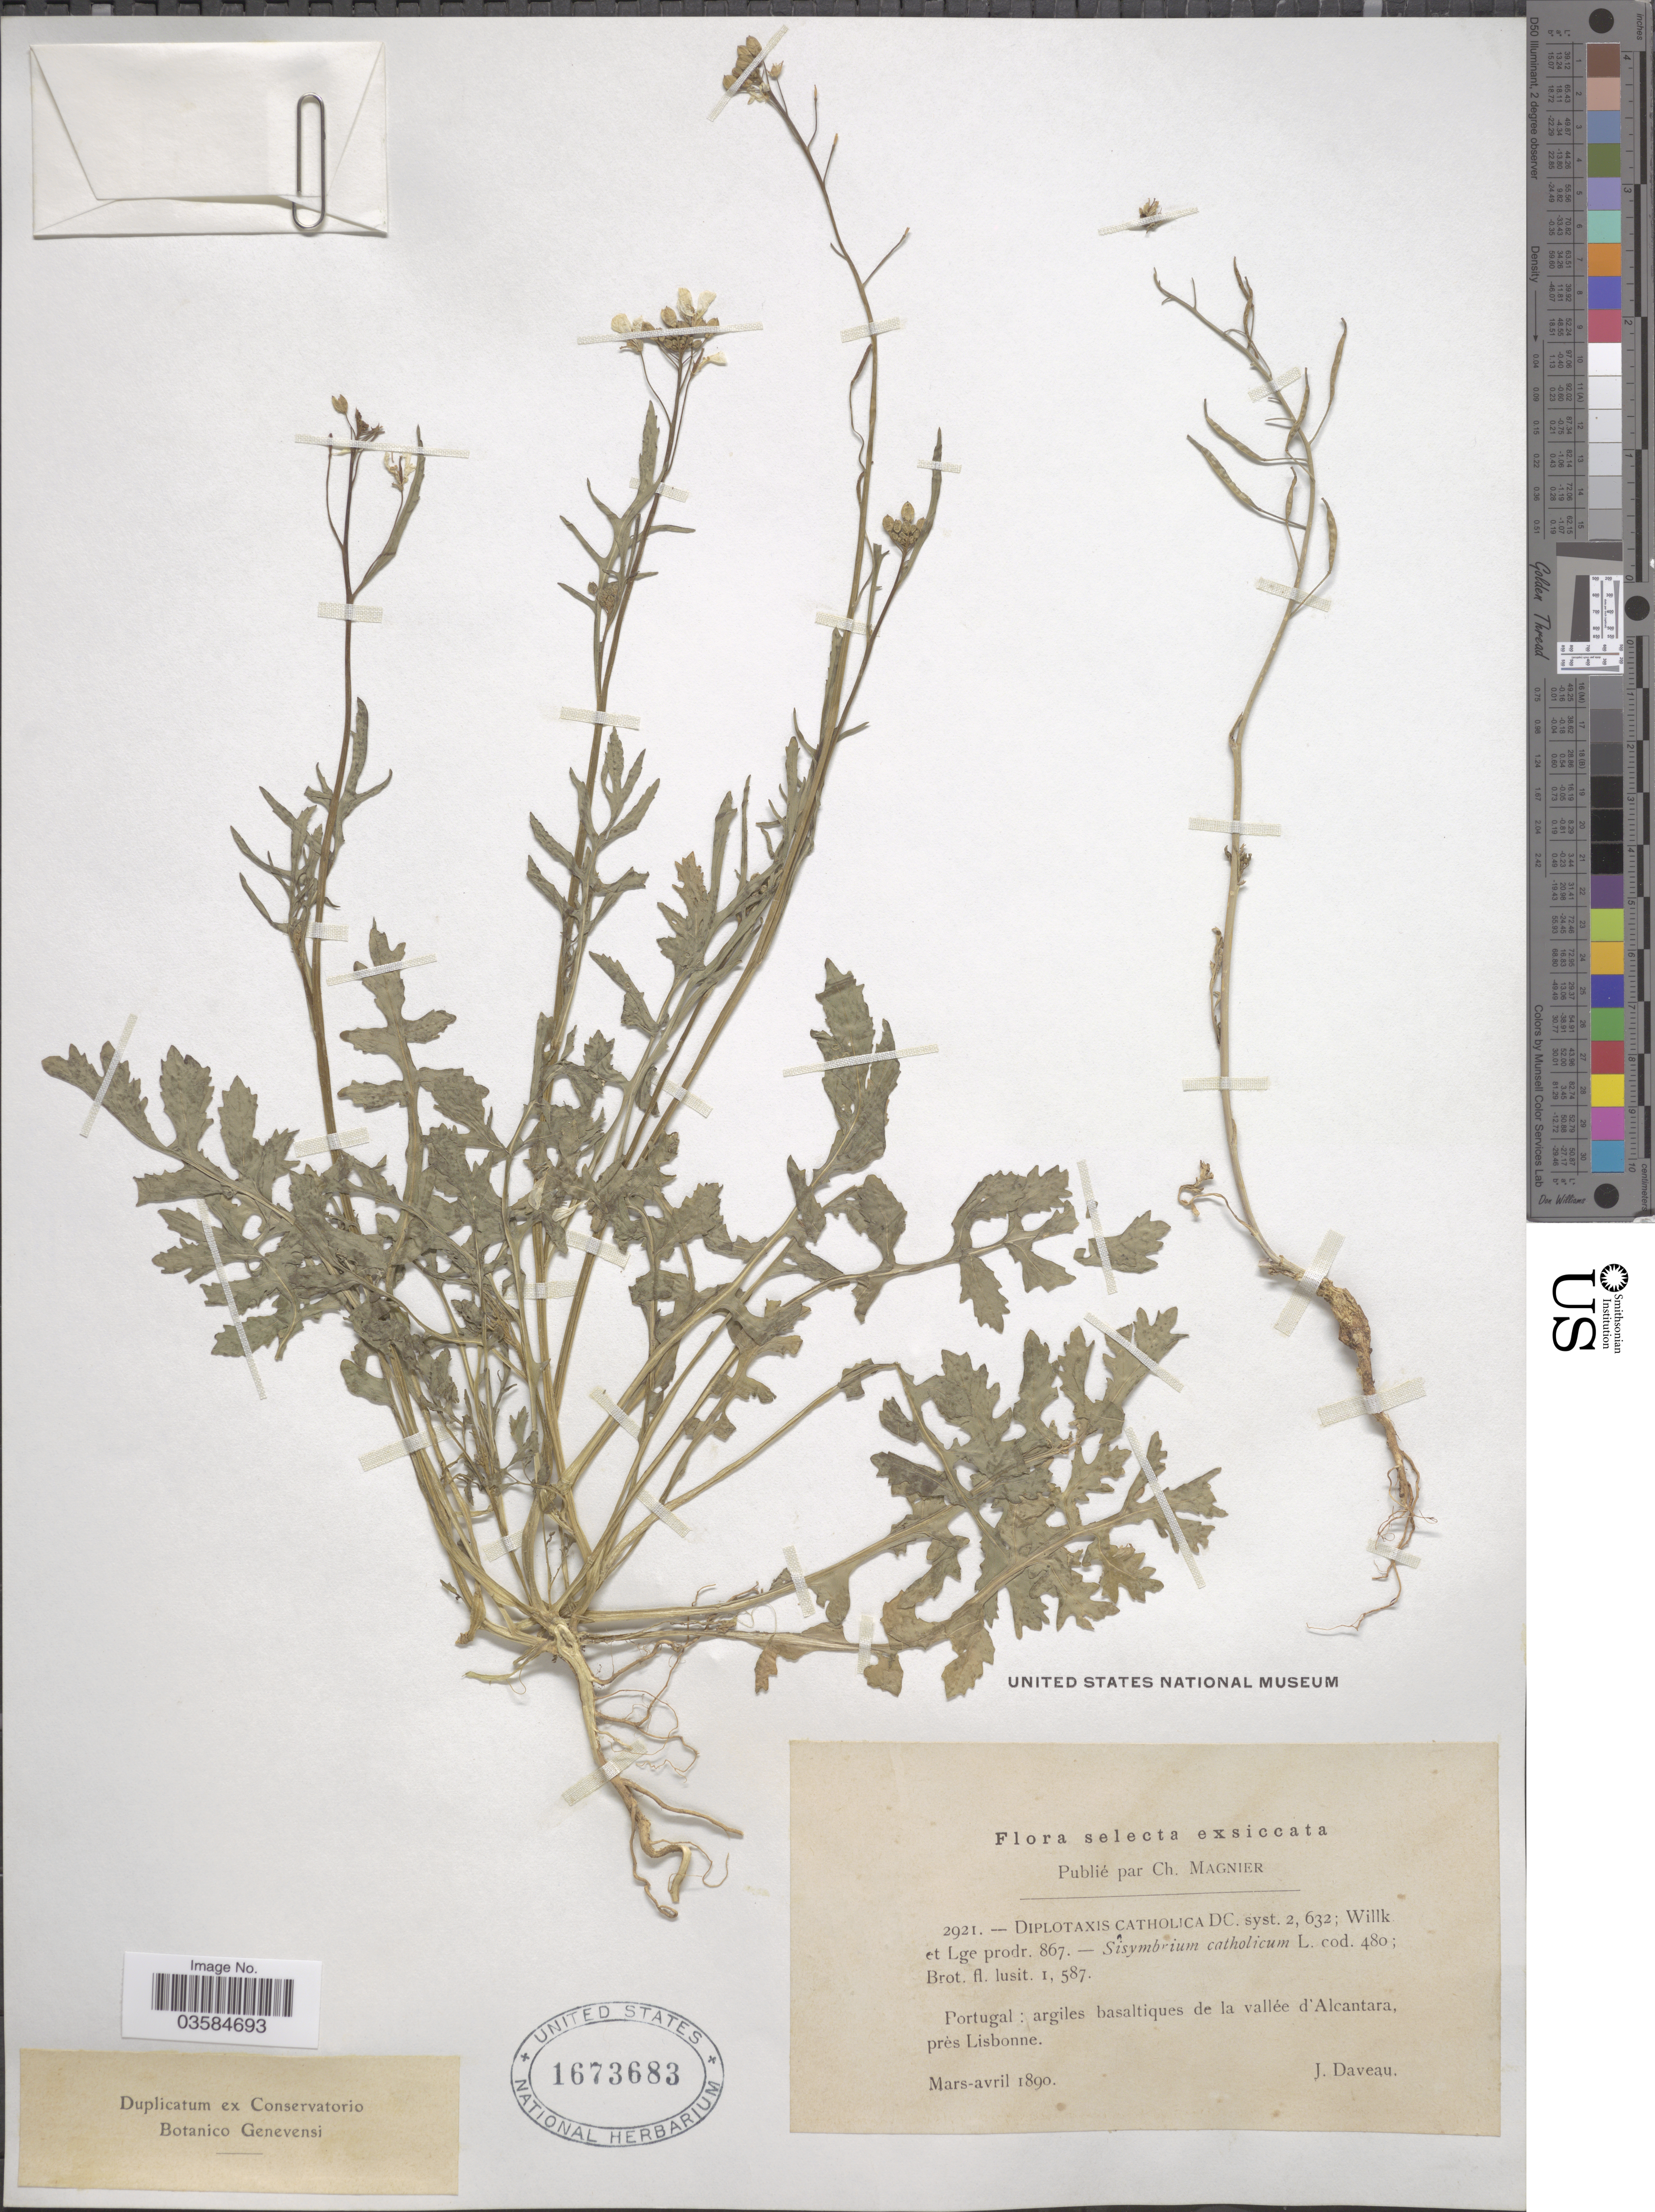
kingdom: Plantae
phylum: Tracheophyta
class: Magnoliopsida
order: Brassicales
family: Brassicaceae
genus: Diplotaxis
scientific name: Diplotaxis catholica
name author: (L.) DC.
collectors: J. Daveau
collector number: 2921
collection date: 1890-03/1890-04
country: Portugal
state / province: Lisboa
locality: Argiles basaltiques de la vallée d'Alcantara, près Lisbonne.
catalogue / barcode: US 1673683